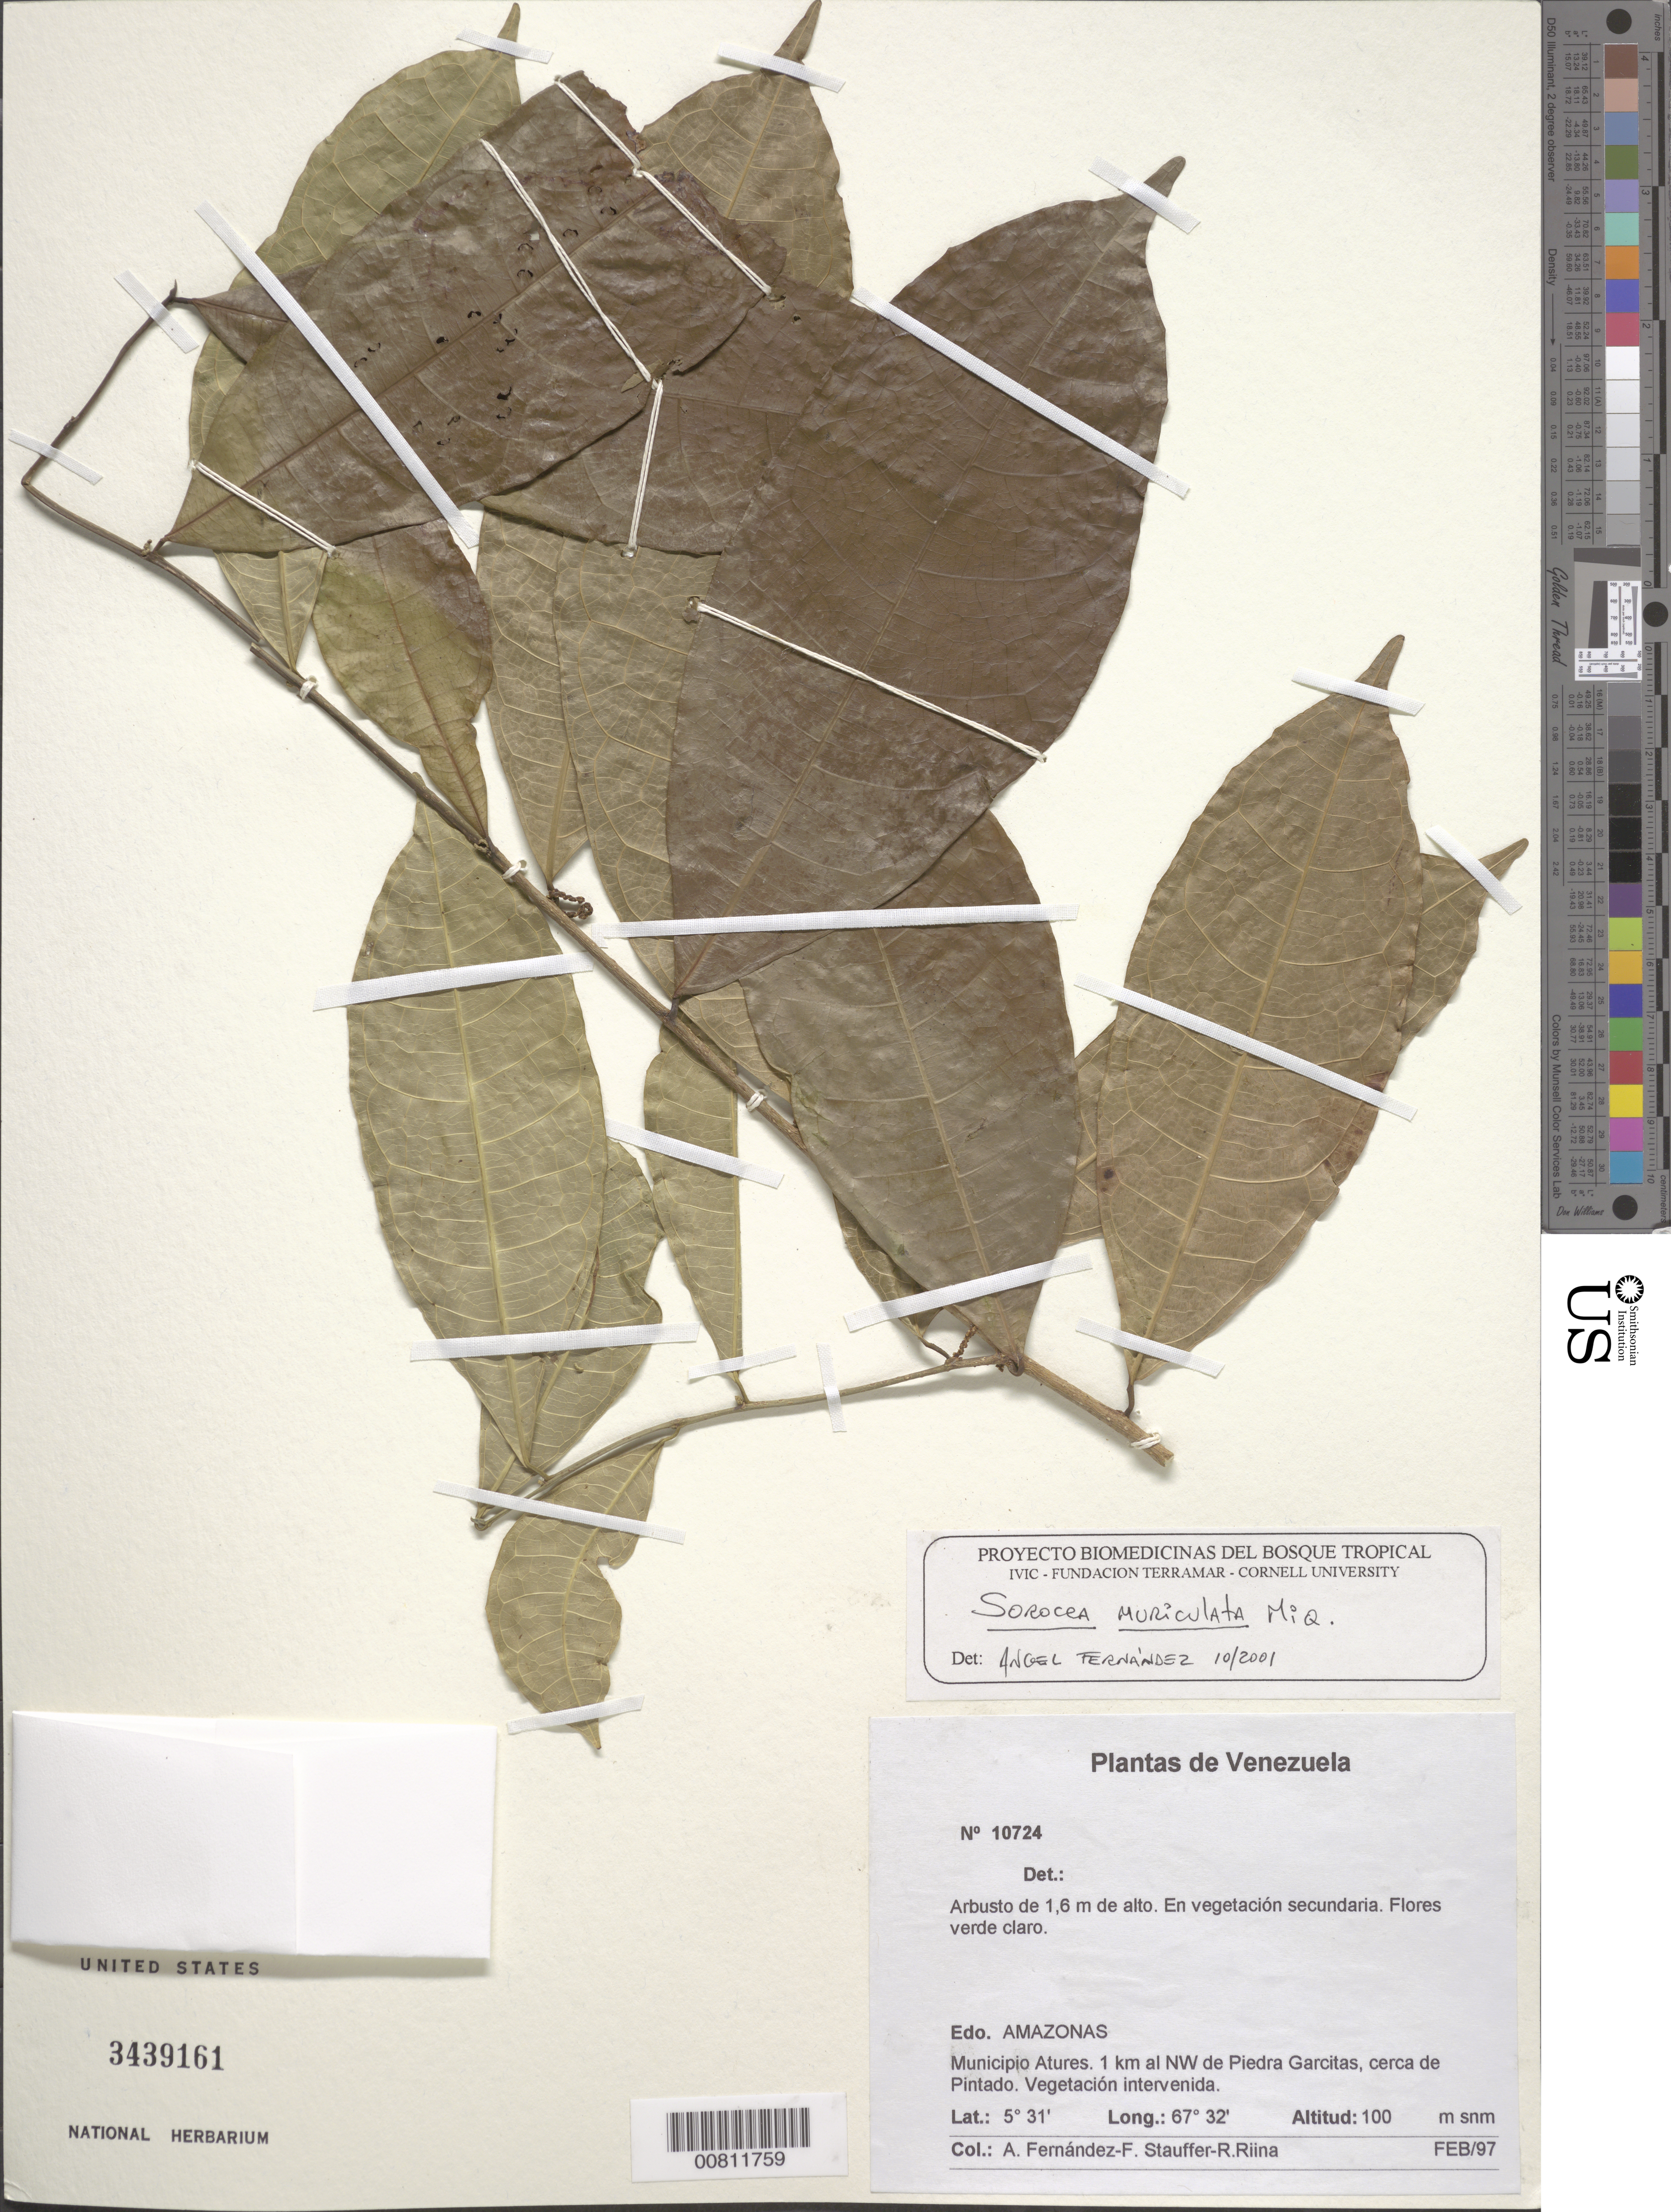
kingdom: Plantae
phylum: Tracheophyta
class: Magnoliopsida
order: Rosales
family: Moraceae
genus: Sorocea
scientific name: Sorocea muriculata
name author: Miq.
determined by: Fernández, A.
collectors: A. Fernández, F. W. Stauffer & R. Riina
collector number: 10724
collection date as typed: Feb-97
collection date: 1997-02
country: Venezuela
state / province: Amazonas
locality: Mun. Atures, 1 km NW de Piedra Garcitas, cerca de Pintado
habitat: Vegetación secundaria e intervenida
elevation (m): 100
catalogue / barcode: US 3439161